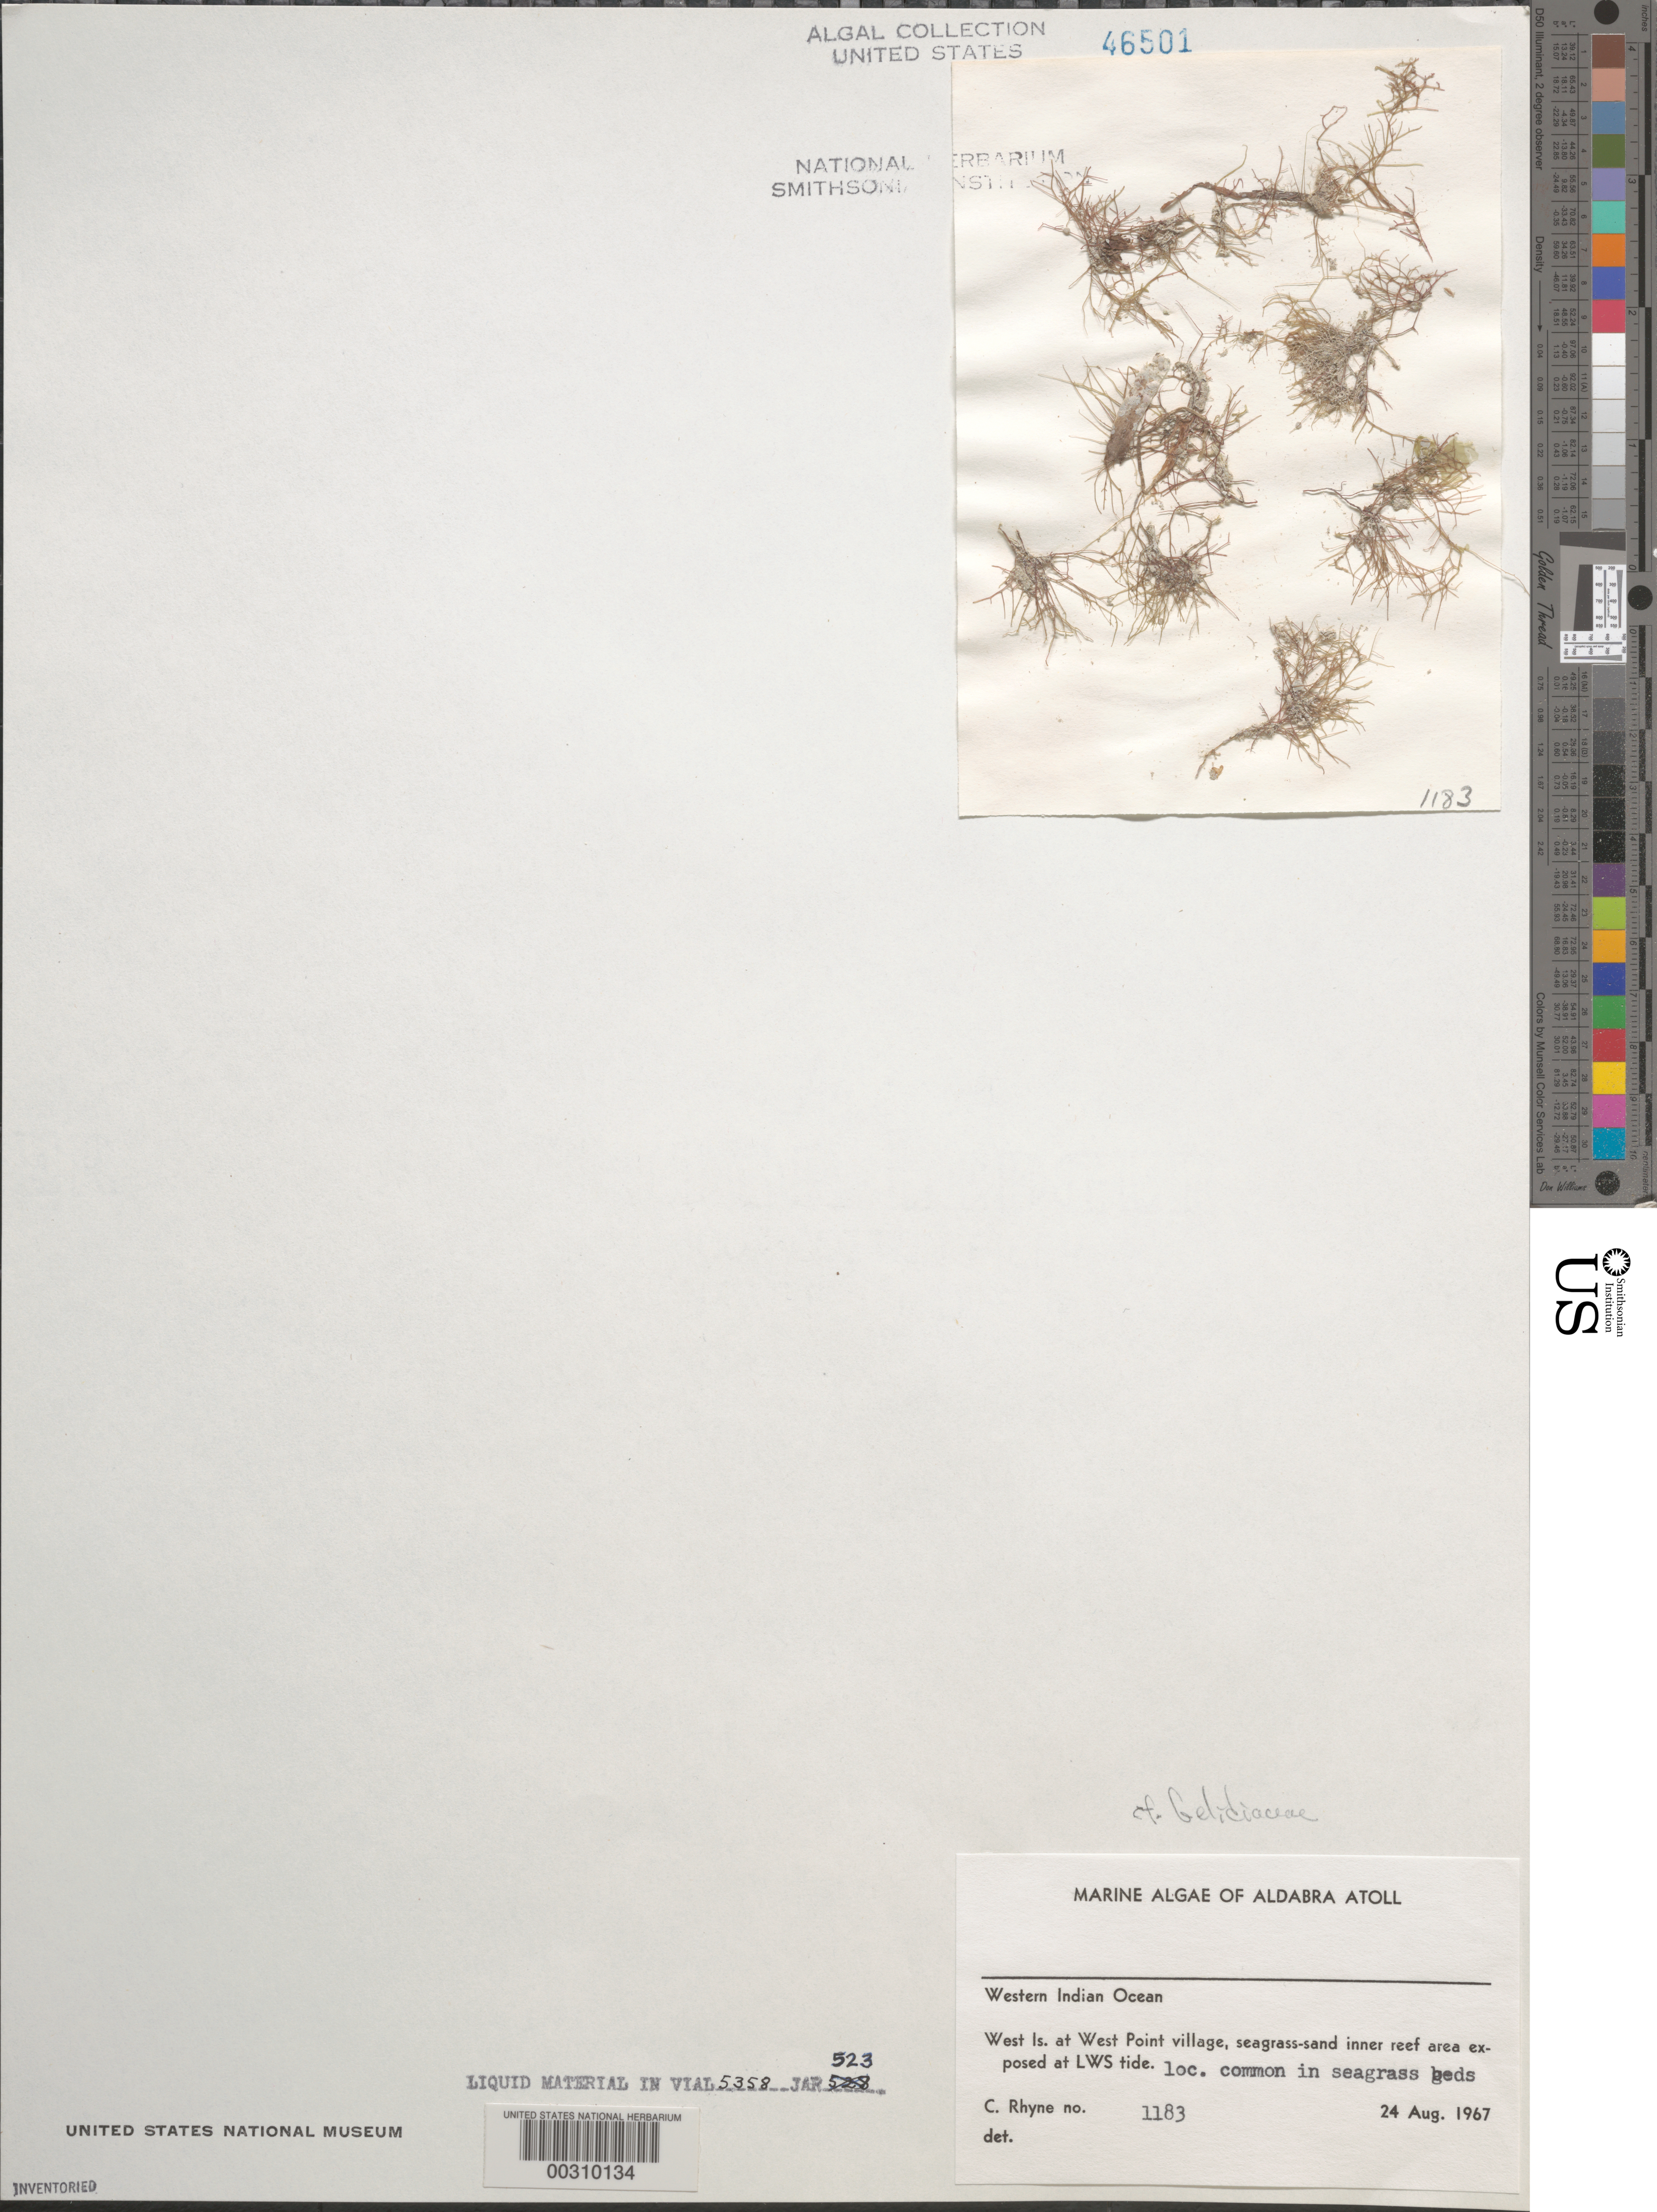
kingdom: Plantae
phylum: Rhodophyta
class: Florideophyceae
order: Gelidiales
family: Gelidiaceae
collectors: C. Rhyne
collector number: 1183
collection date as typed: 24 Aug 1967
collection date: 1967-08-24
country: Seychelles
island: Aldabra Atoll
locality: West Islet, West Point Village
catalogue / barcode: US 46501